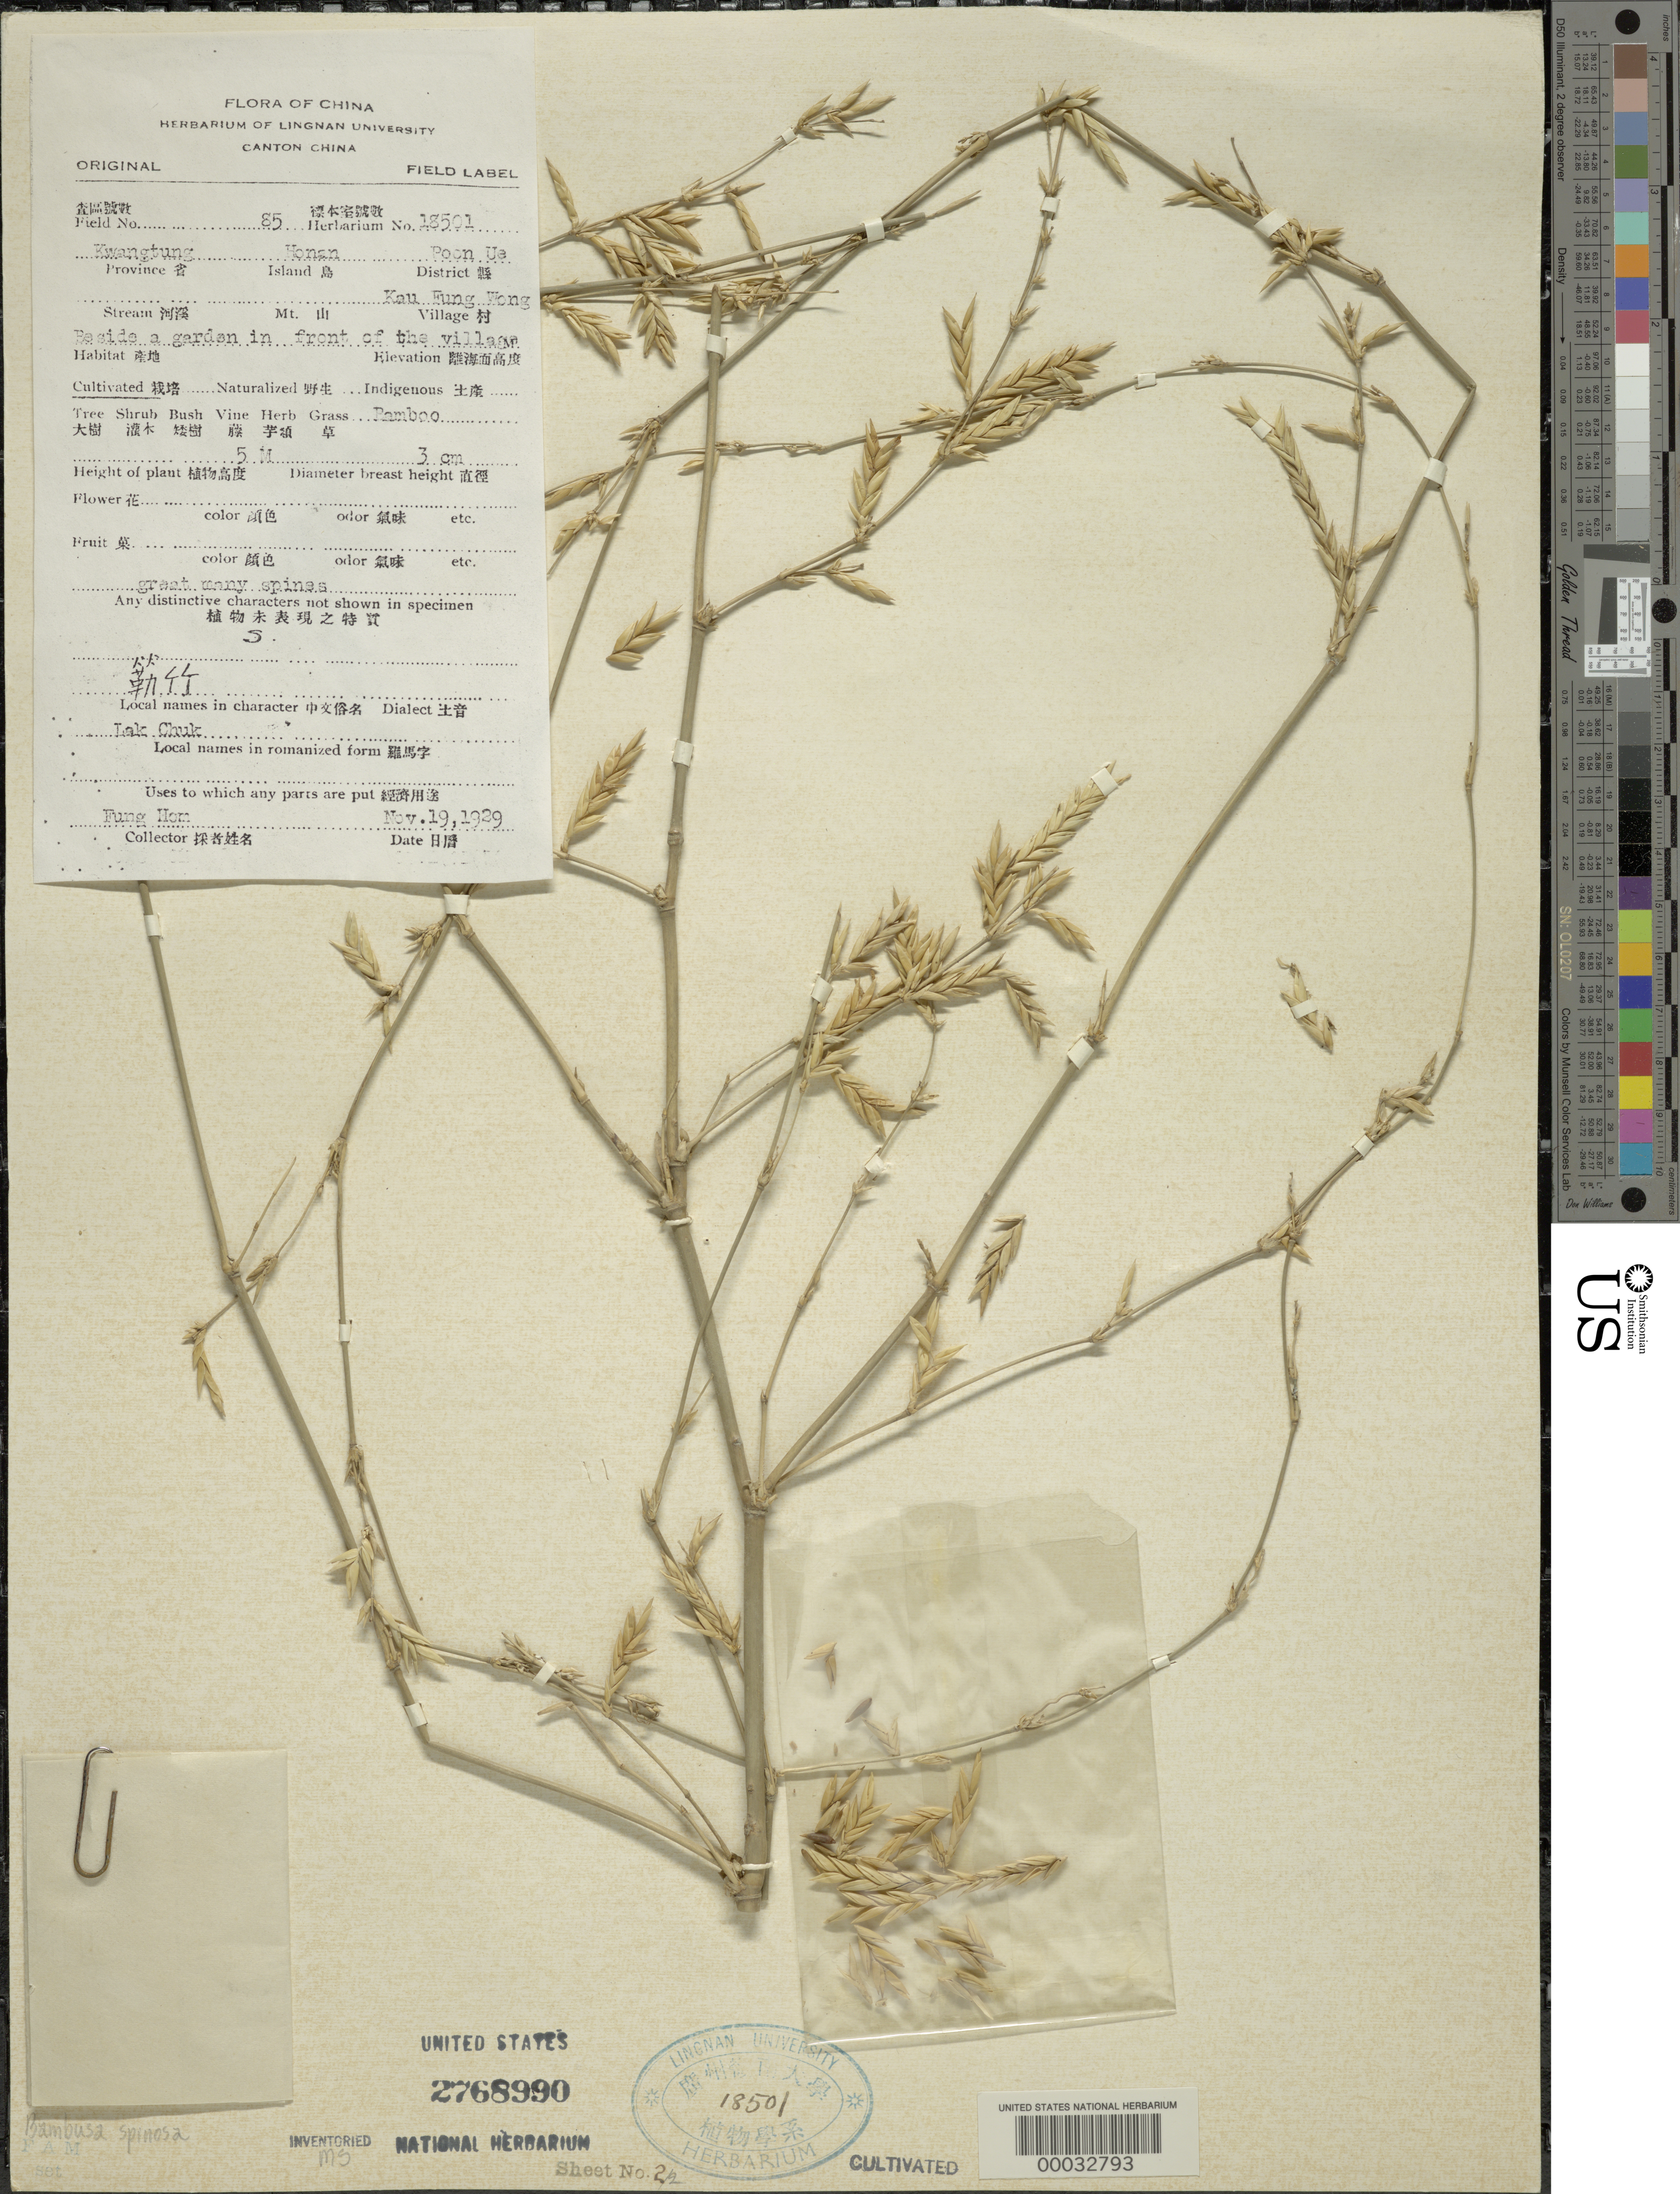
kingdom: Plantae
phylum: Tracheophyta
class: Liliopsida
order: Poales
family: Poaceae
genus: Bambusa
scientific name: Bambusa spinosa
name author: Roxb.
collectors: H. L. Fung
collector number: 85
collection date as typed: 19 Nov 1929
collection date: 1929-11-19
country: China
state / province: Guangdong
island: Honam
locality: Poon ue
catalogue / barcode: US 2768990